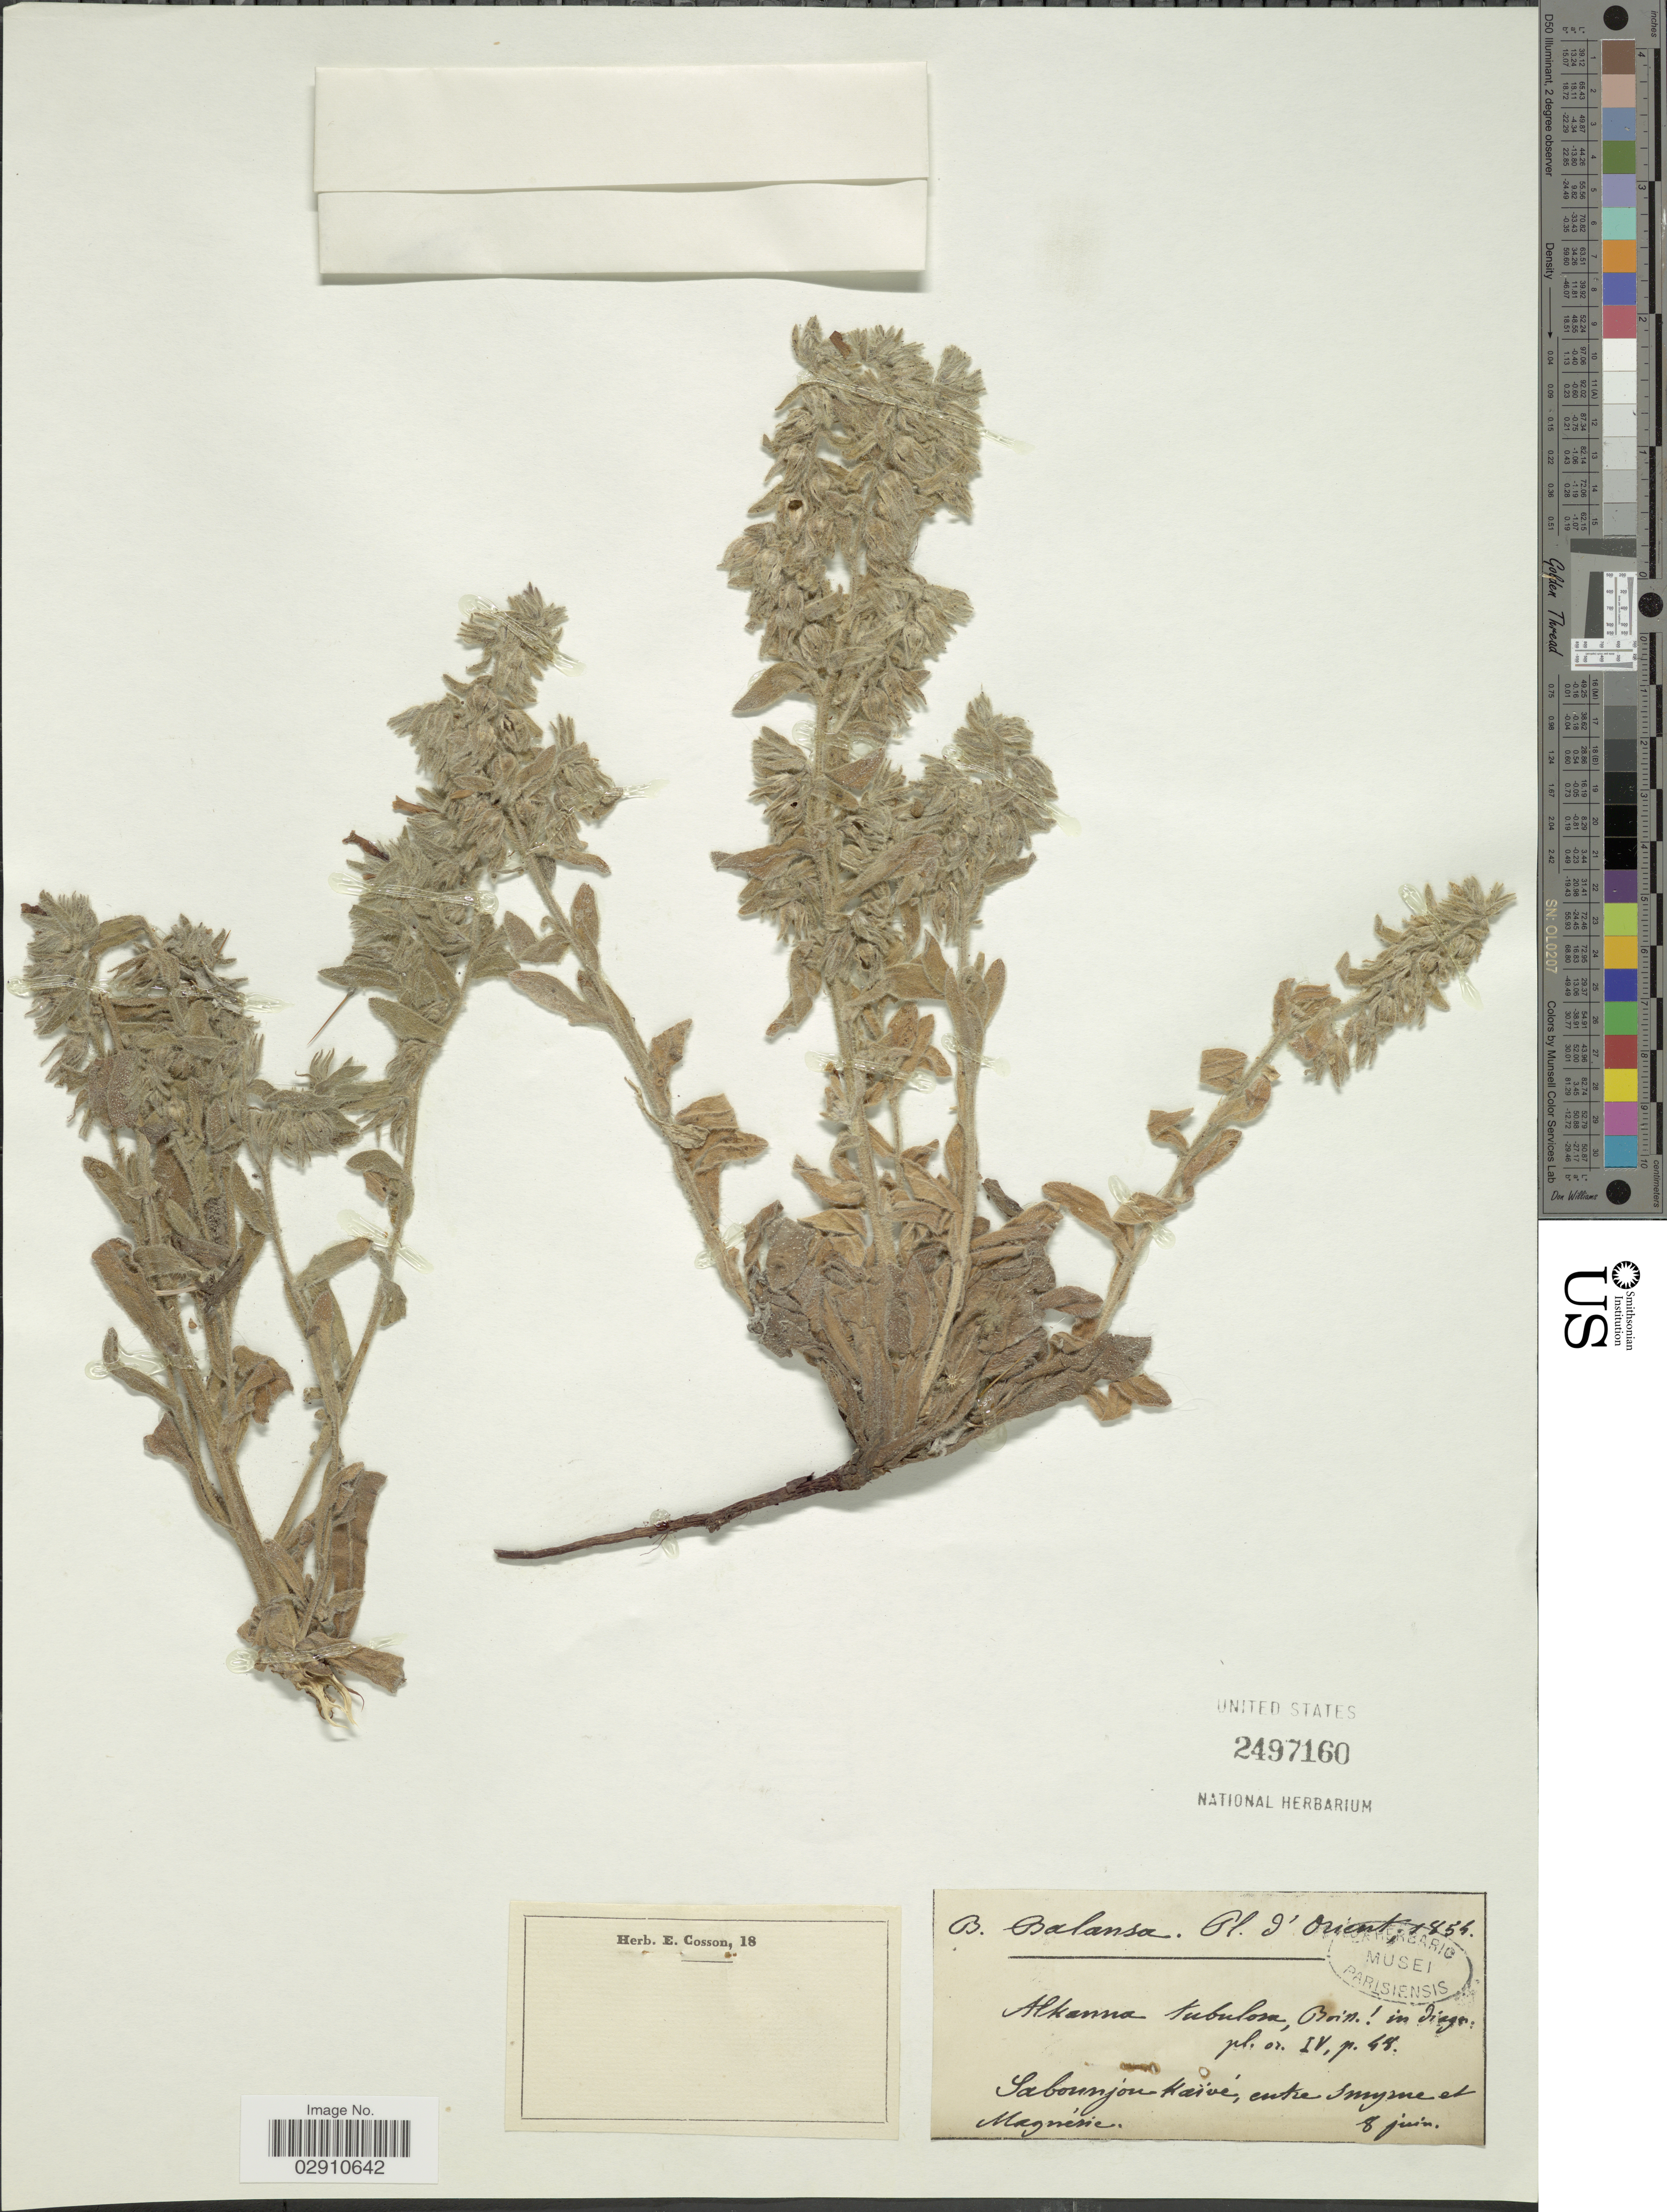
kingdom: Plantae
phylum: Tracheophyta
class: Magnoliopsida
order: Boraginales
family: Boraginaceae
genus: Alkanna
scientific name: Alkanna tubulosa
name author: Boiss.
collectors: B. Balansa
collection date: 1854-06-08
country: Turkey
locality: D'Orient. Sabounjou Kaïvé, entre Smyrne et Magnésie.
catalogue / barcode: US 2497160